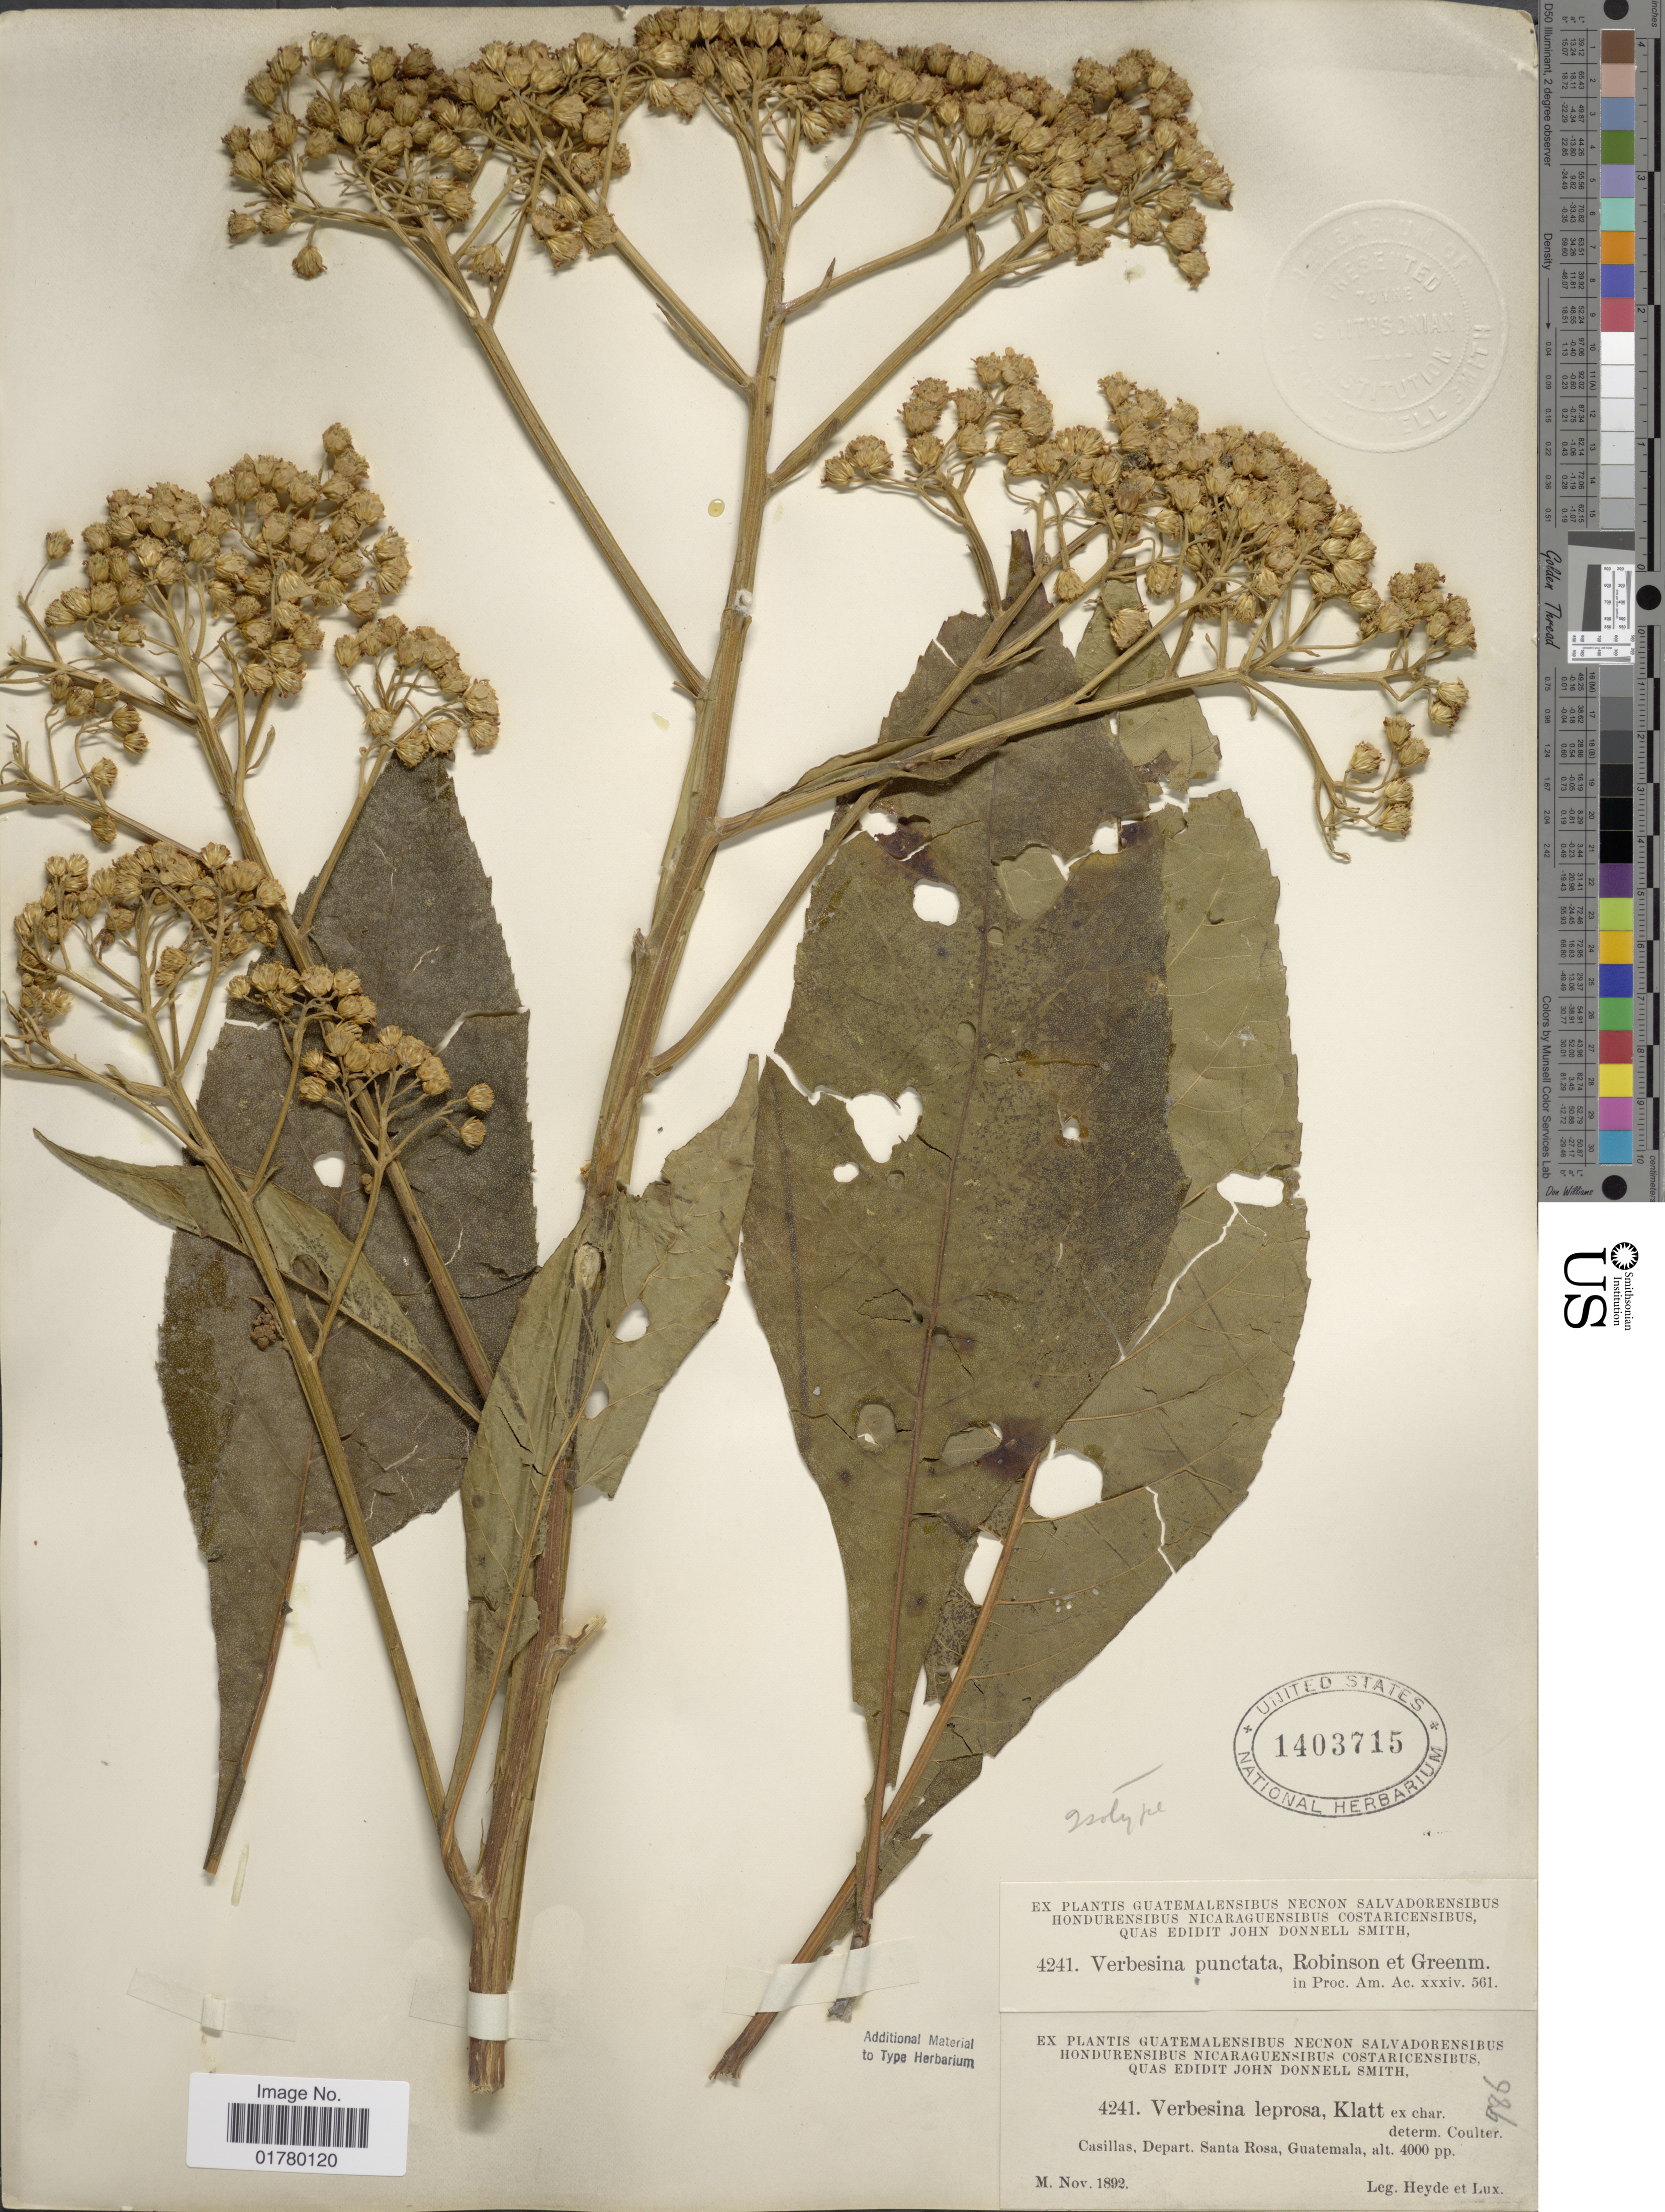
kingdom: Plantae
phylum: Tracheophyta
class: Magnoliopsida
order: Asterales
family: Asteraceae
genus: Verbesina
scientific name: Verbesina punctata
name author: B.L. Rob. & Greenm.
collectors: Heyde & Lux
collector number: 4241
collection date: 1892-11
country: Guatemala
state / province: Santa Rosa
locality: Casillas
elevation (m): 1219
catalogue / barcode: US 1403715